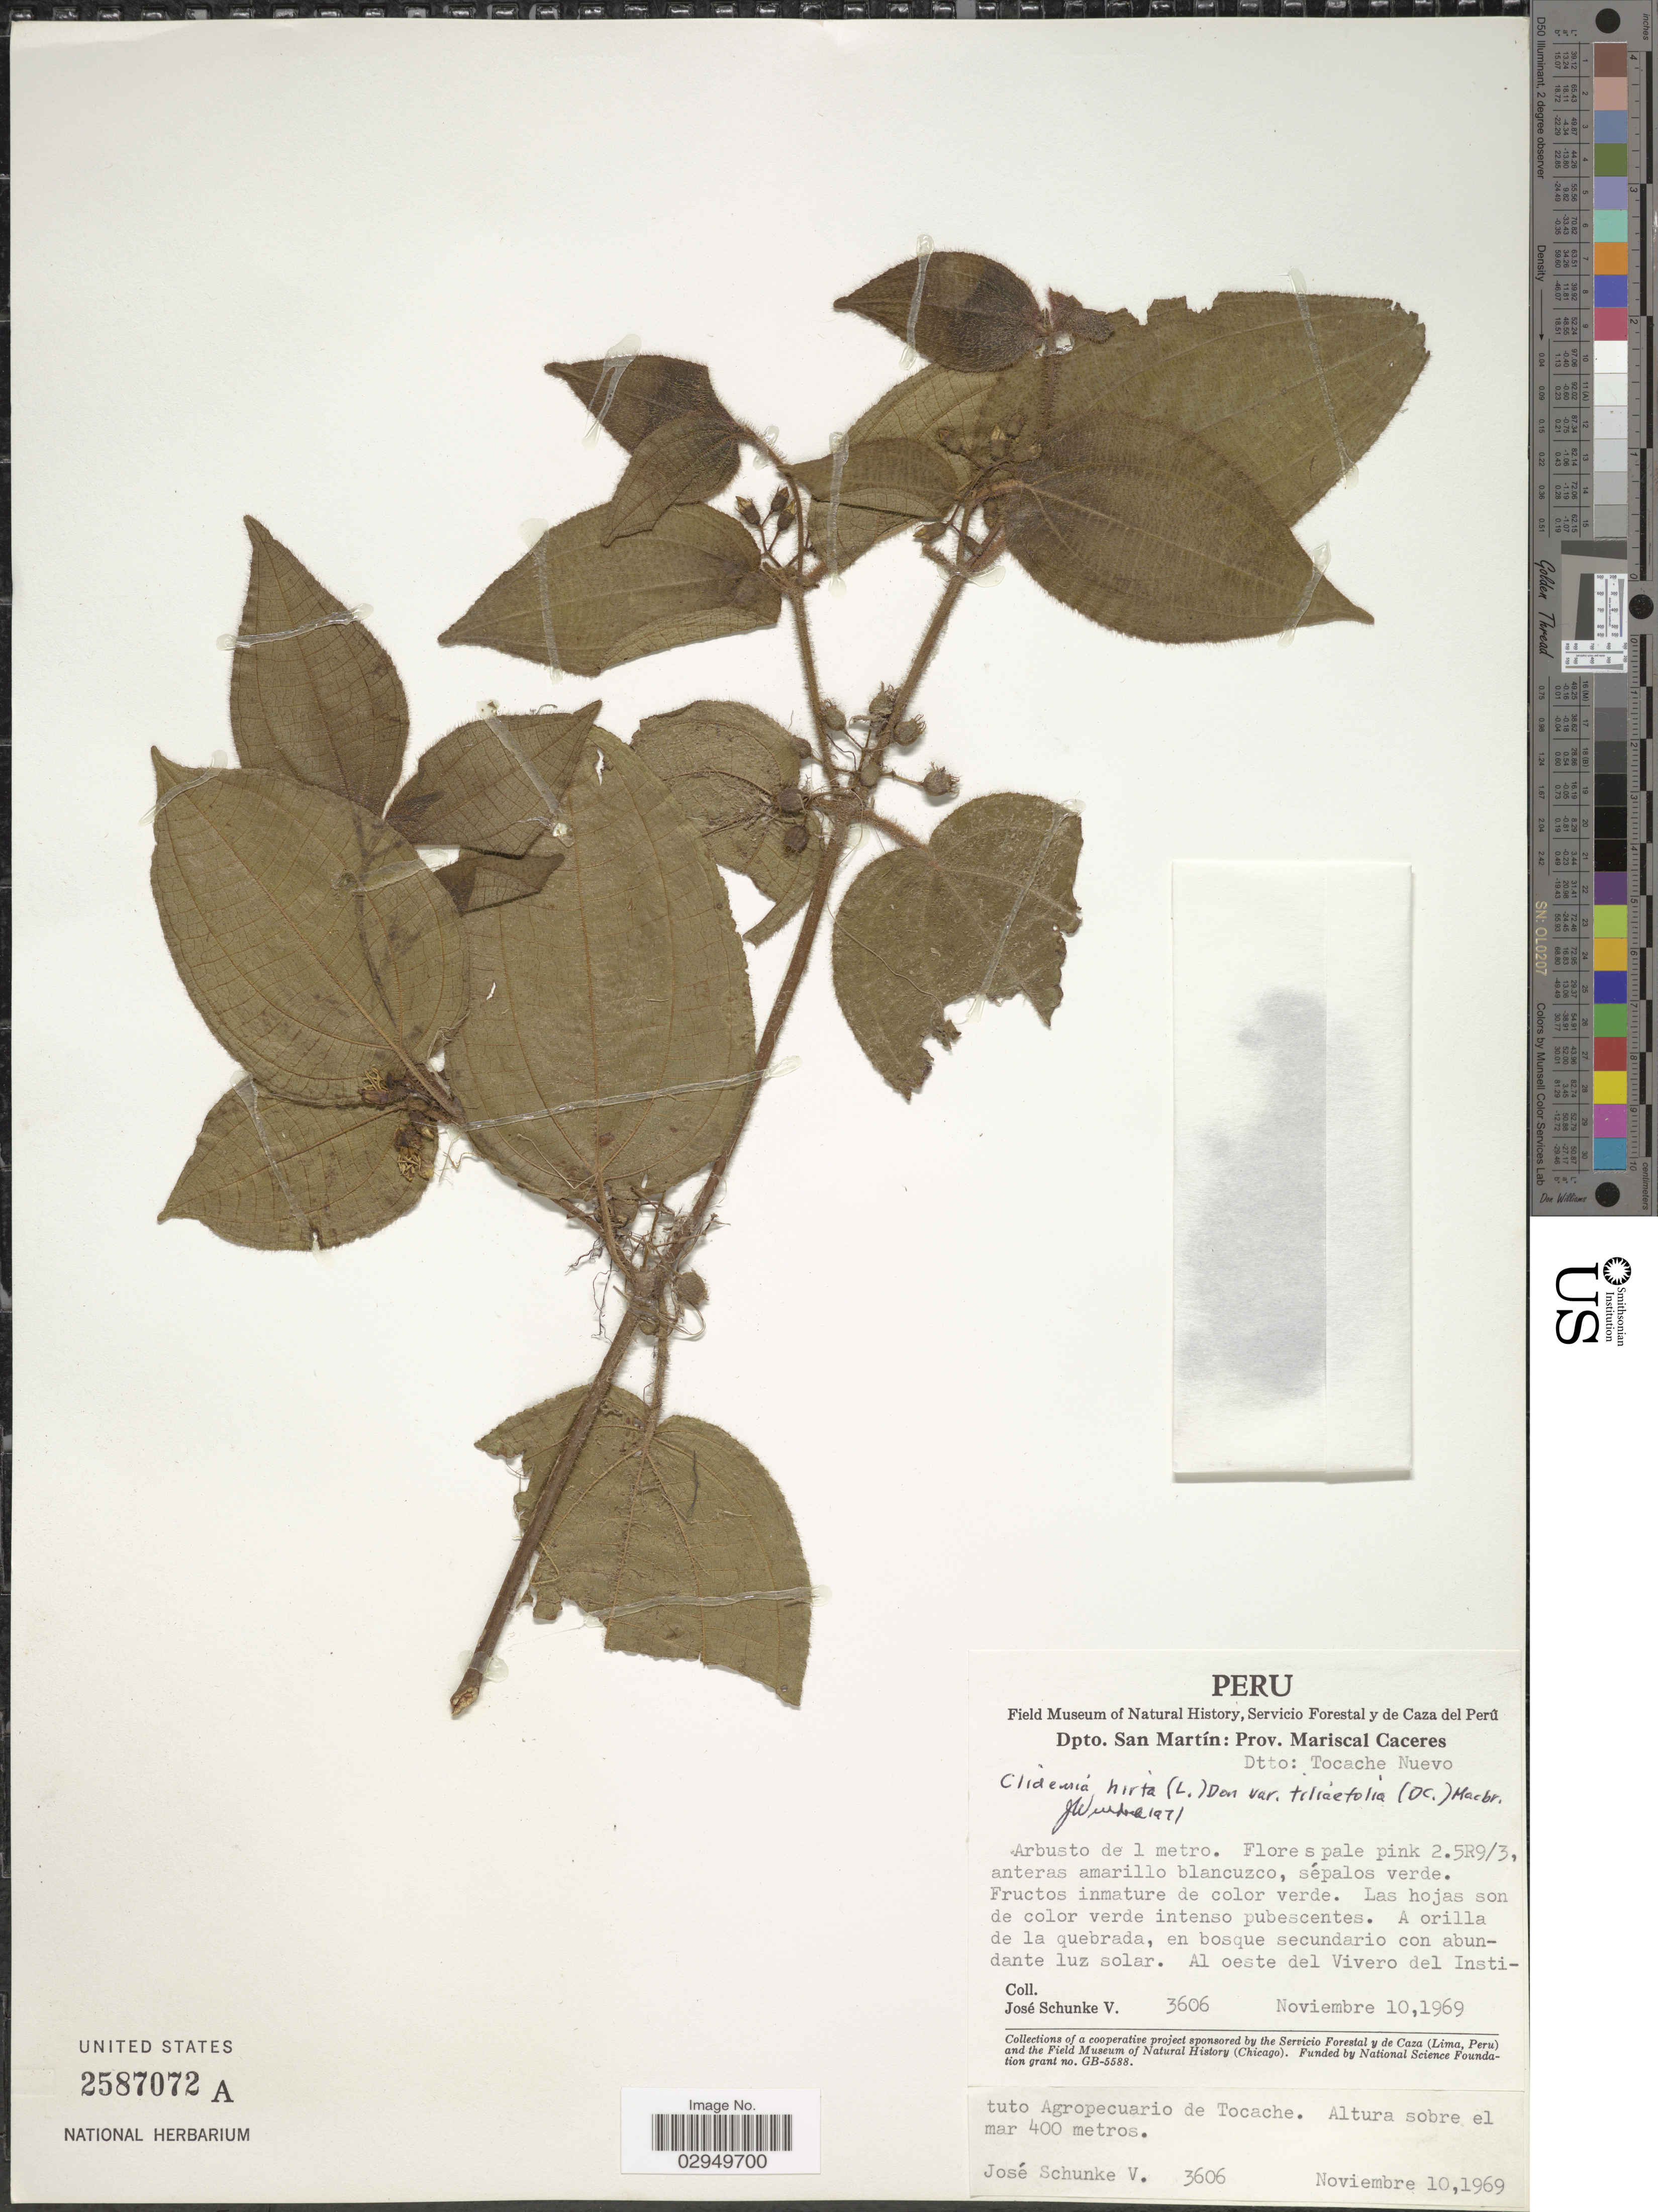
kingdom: Plantae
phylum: Tracheophyta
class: Magnoliopsida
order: Myrtales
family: Melastomataceae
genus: Clidemia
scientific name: Clidemia hirta var. tiliifolia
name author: (DC.) J.F. Macbr.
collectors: J. Schunke Vigo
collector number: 3606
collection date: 1969-11-10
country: Peru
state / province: San Martín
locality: Dpto. San Martin: Prov. Mariscal Caceres Dtto. Tocache Nuevo. Al oeste del Vivero del Instituto Agropecuario de Tocache.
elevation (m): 400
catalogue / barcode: US 2587072A